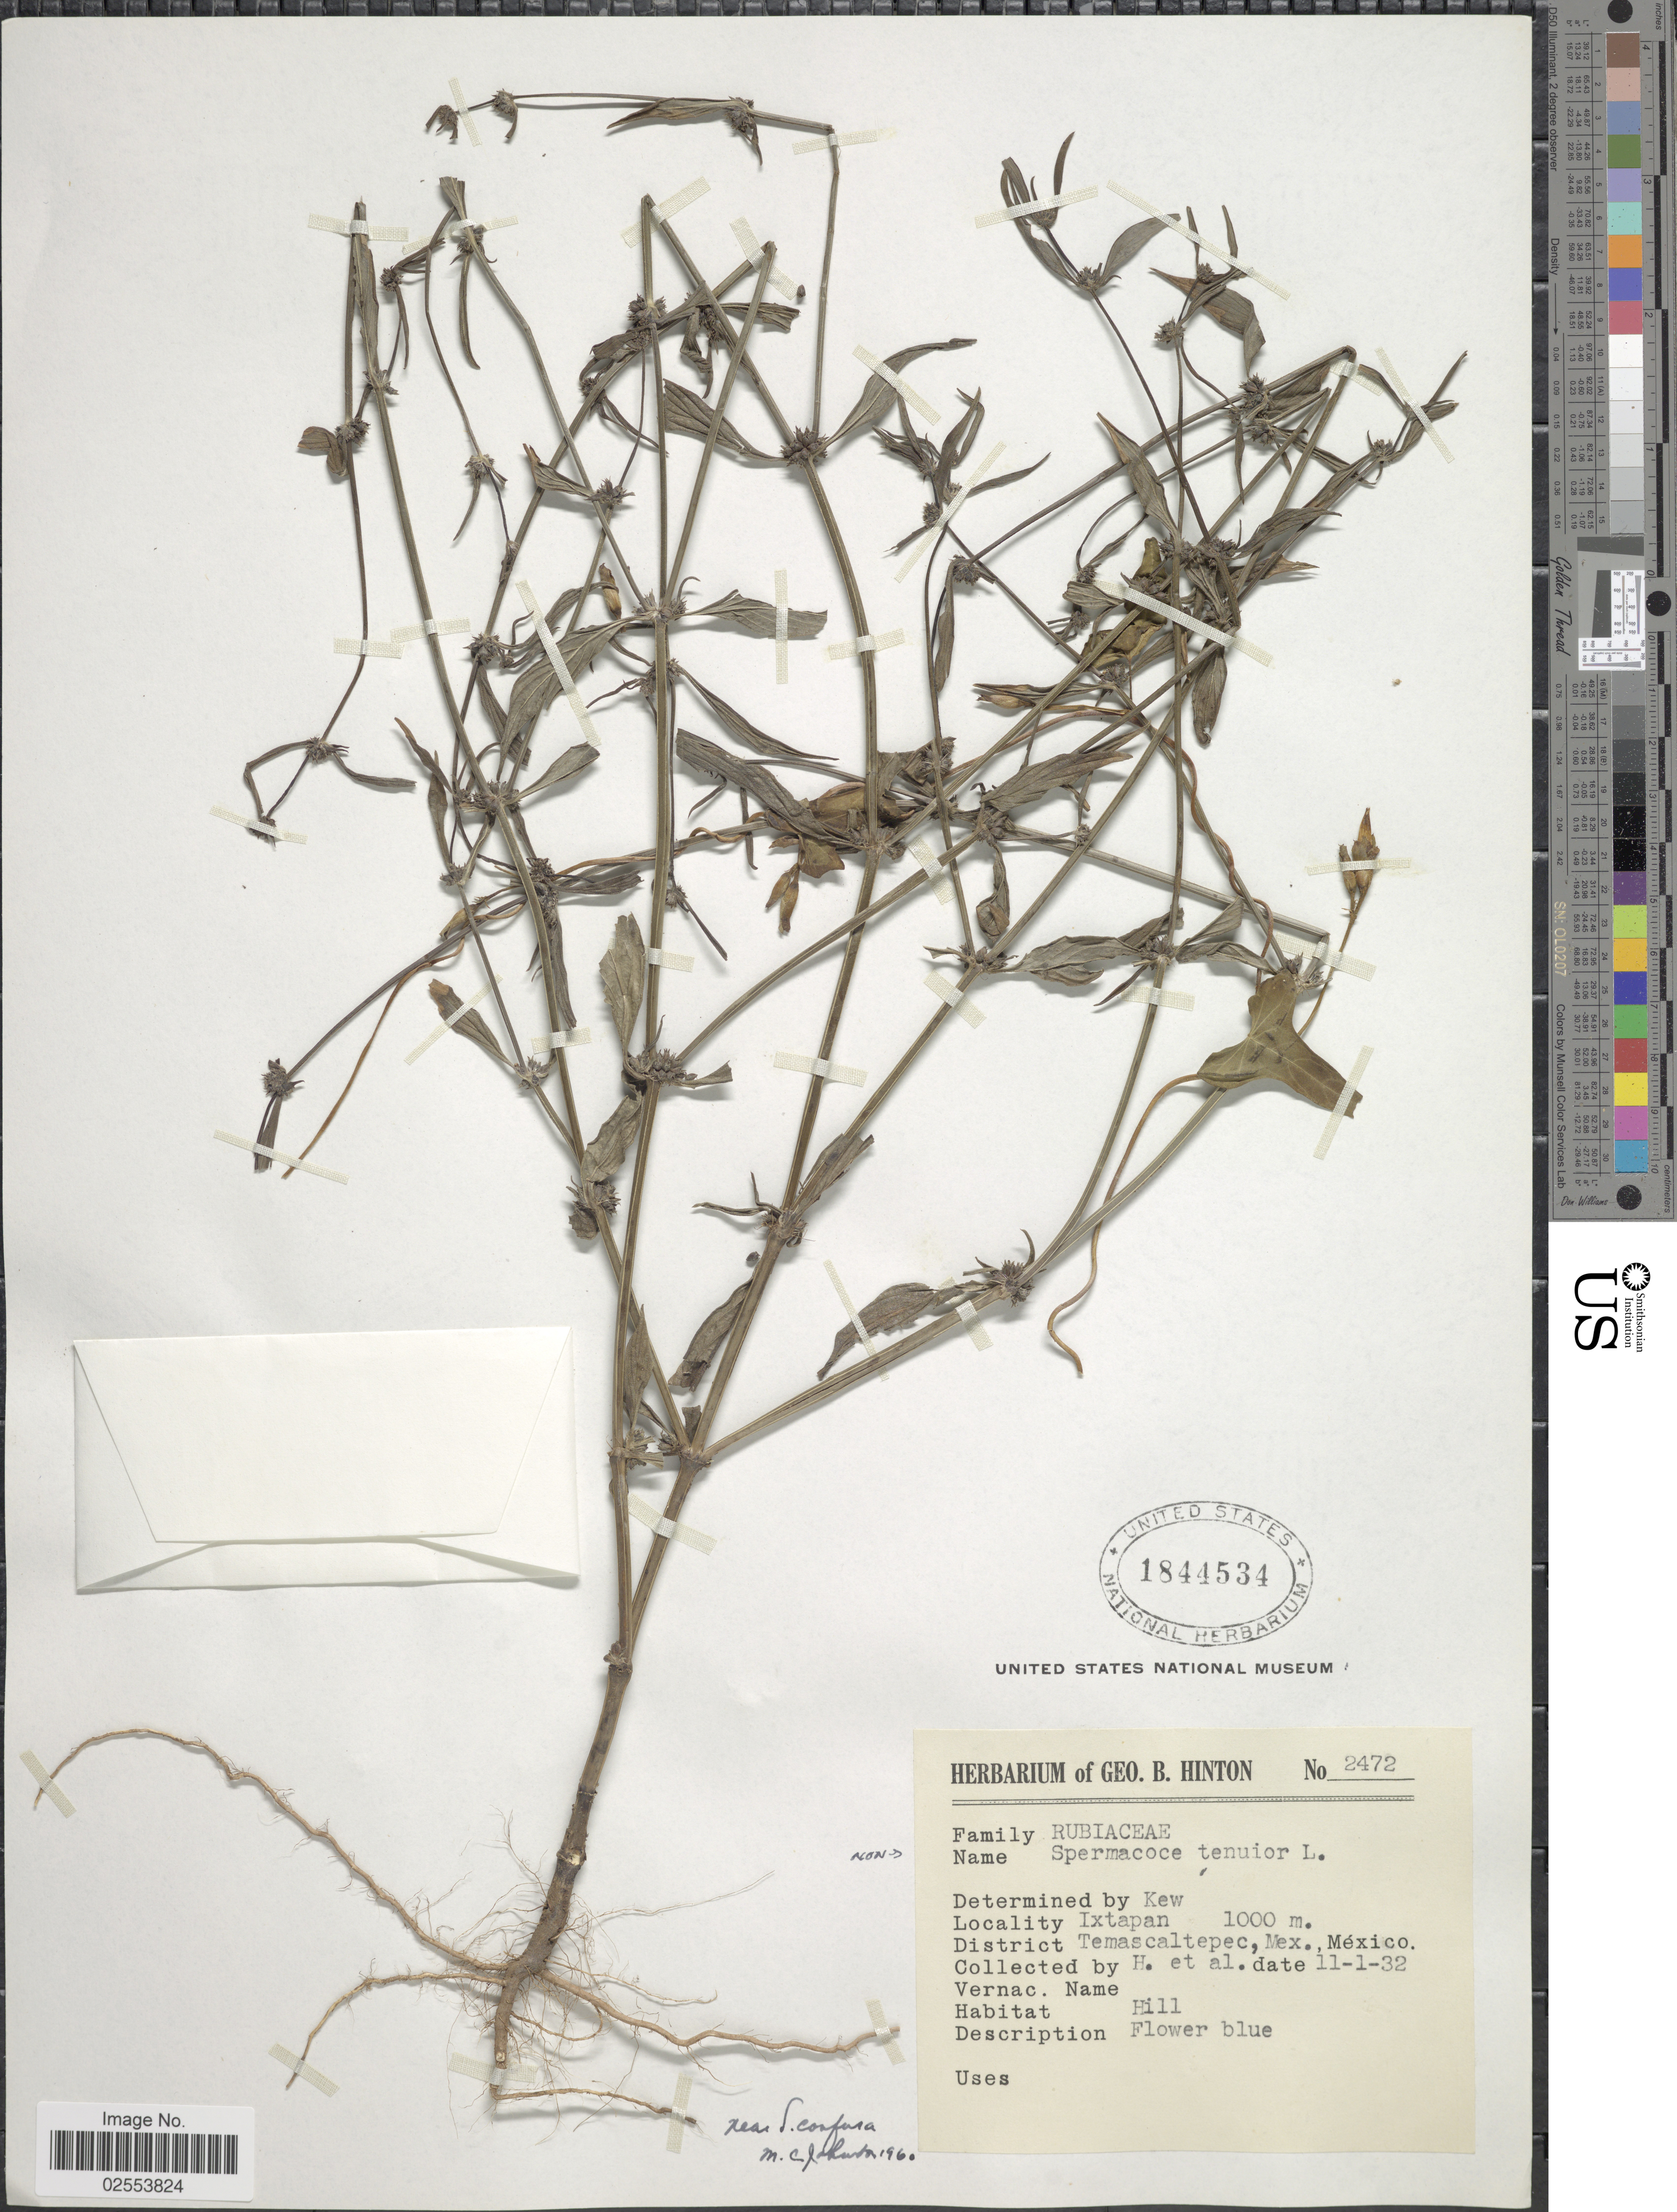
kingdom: Plantae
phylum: Tracheophyta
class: Magnoliopsida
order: Gentianales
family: Rubiaceae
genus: Spermacoce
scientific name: Spermacoce tenuior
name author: L.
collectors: G. B. Hinton & et al.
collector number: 2472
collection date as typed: Transcribed d/m/y: 1/11/32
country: Mexico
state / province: México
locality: Ixtapan, District Temascaltepec, hill.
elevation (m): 1000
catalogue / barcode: US 1844534